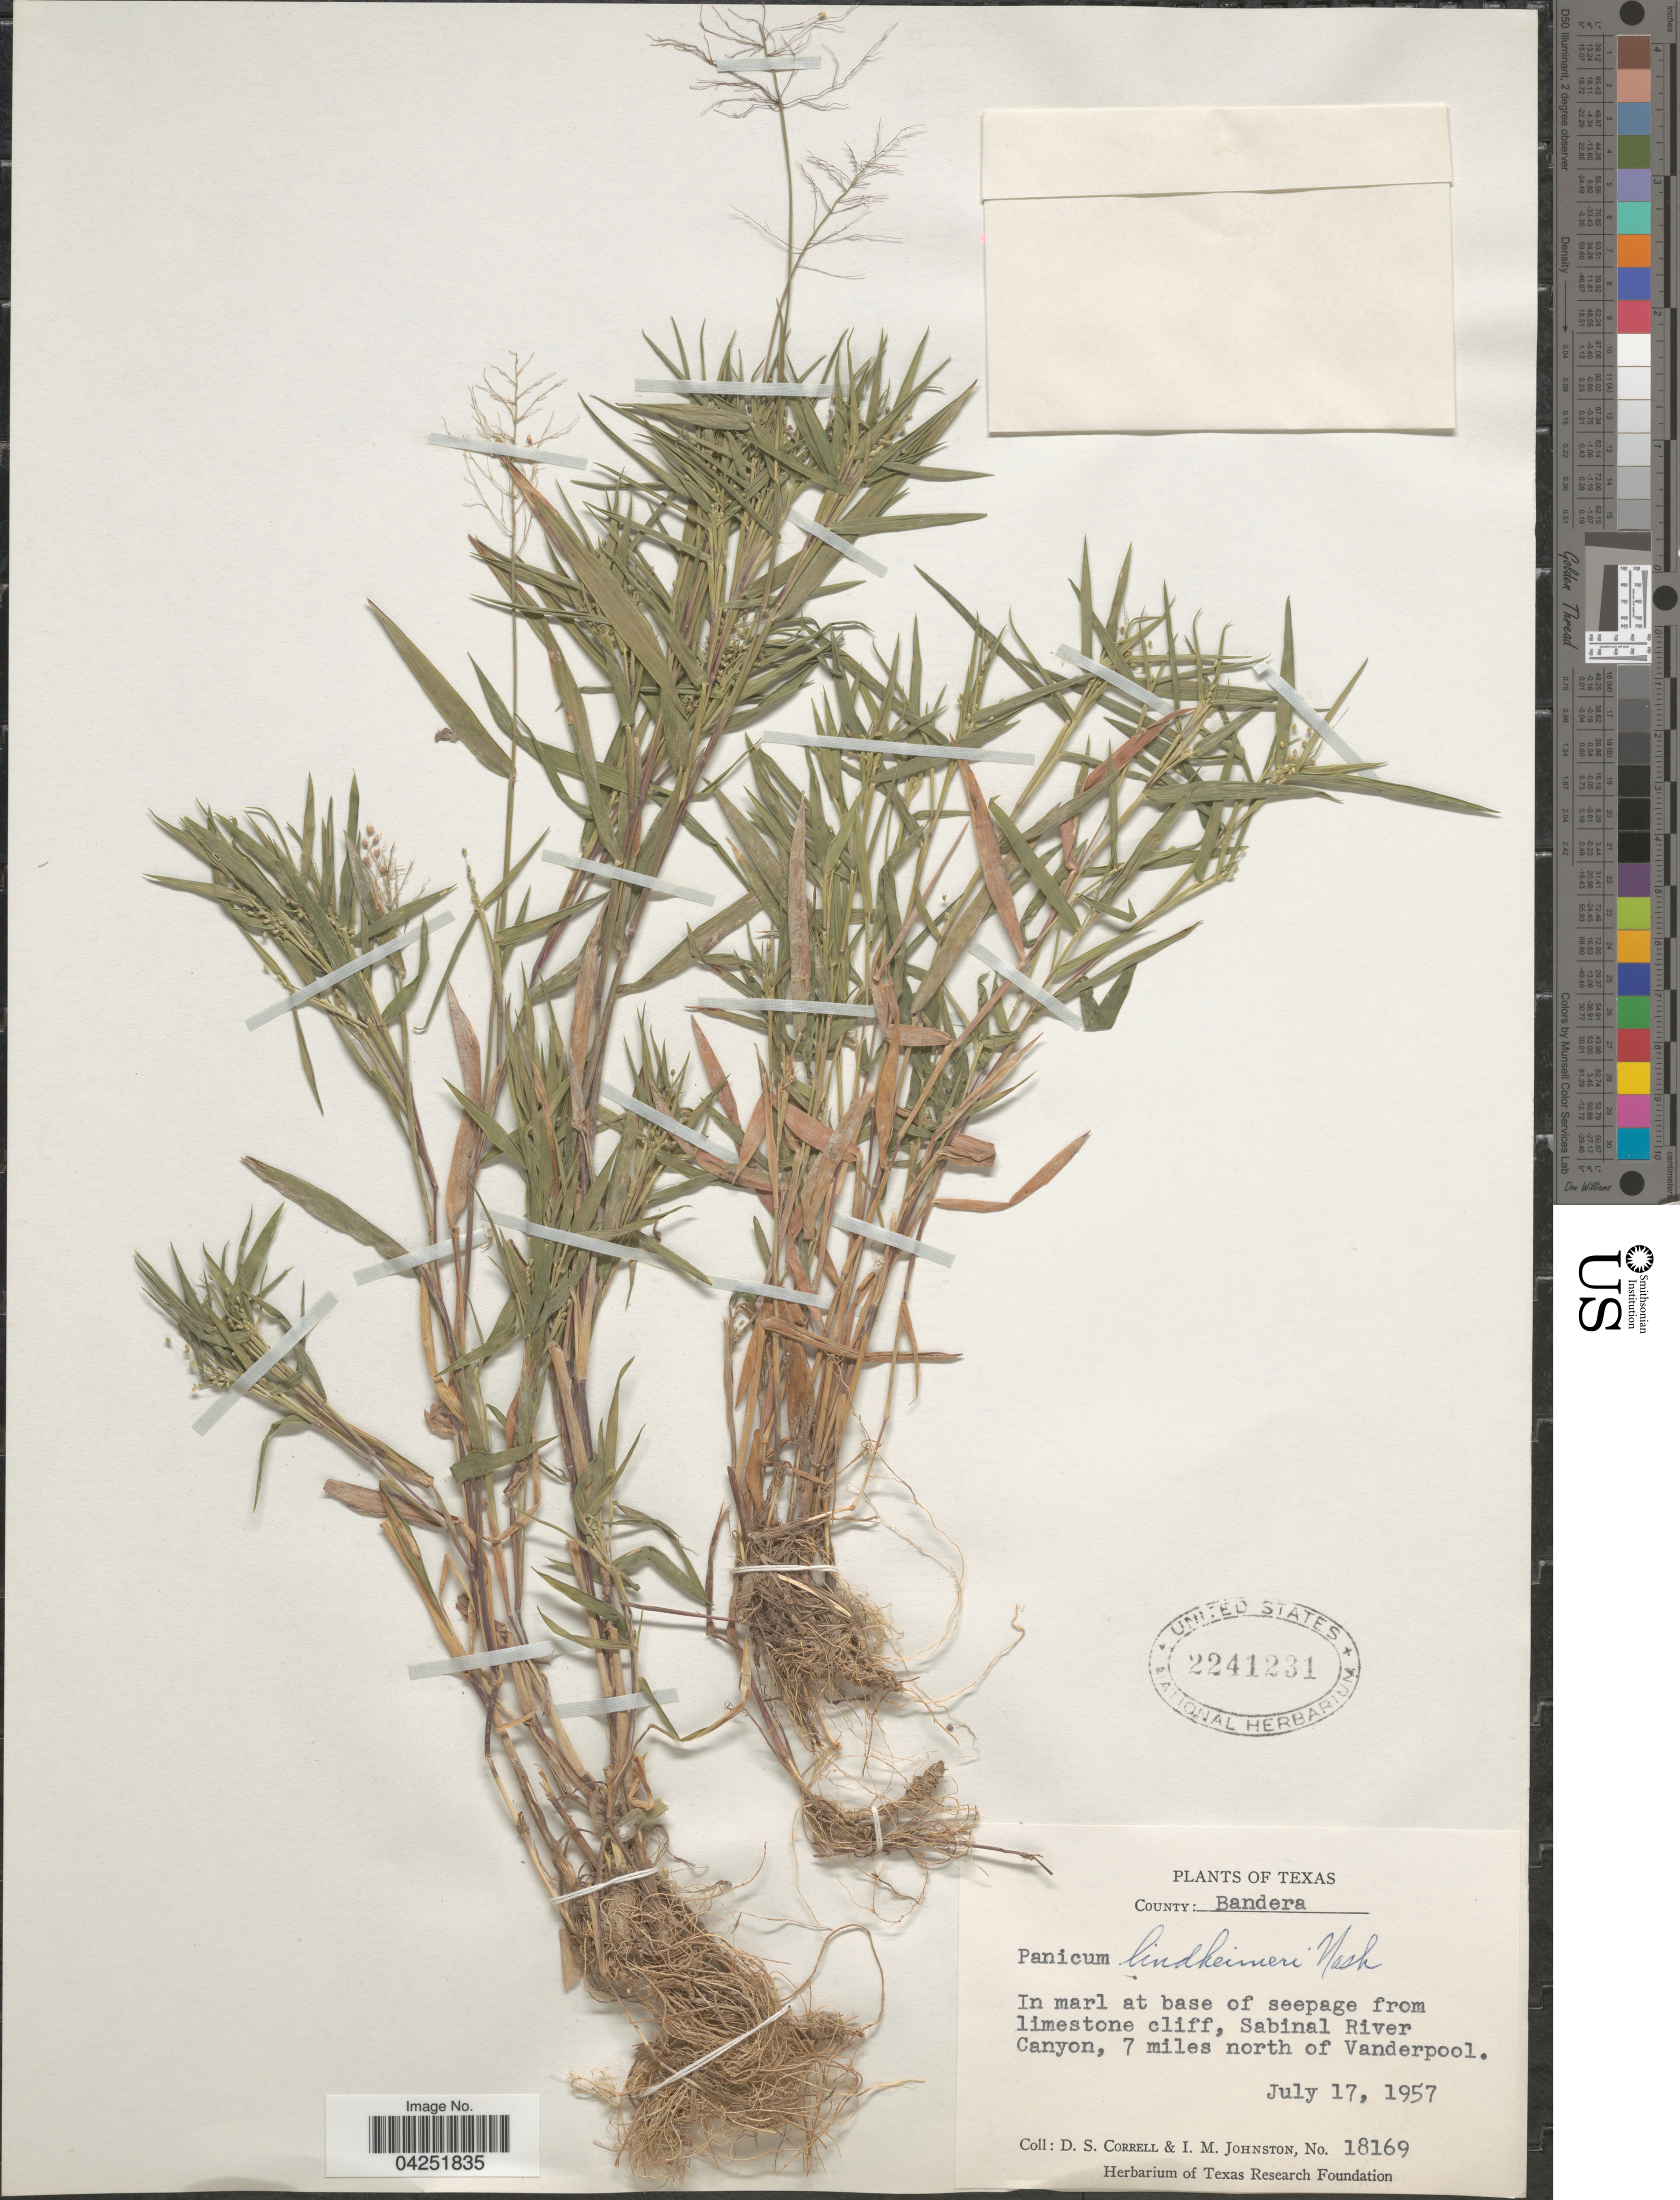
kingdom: Plantae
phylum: Tracheophyta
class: Liliopsida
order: Poales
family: Poaceae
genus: Dichanthelium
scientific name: Dichanthelium acuminatum var. lindheimeri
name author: (Nash) Gould & C.A. Clark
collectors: D. S. Correll & I.M. Johnston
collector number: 18169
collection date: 1957-07-17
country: United States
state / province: Texas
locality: County: Bandera. In marl at base of seepage from limestone cliff, Sabinal River Canyon, 7 miles north of Vanderpool.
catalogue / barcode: US 2241231